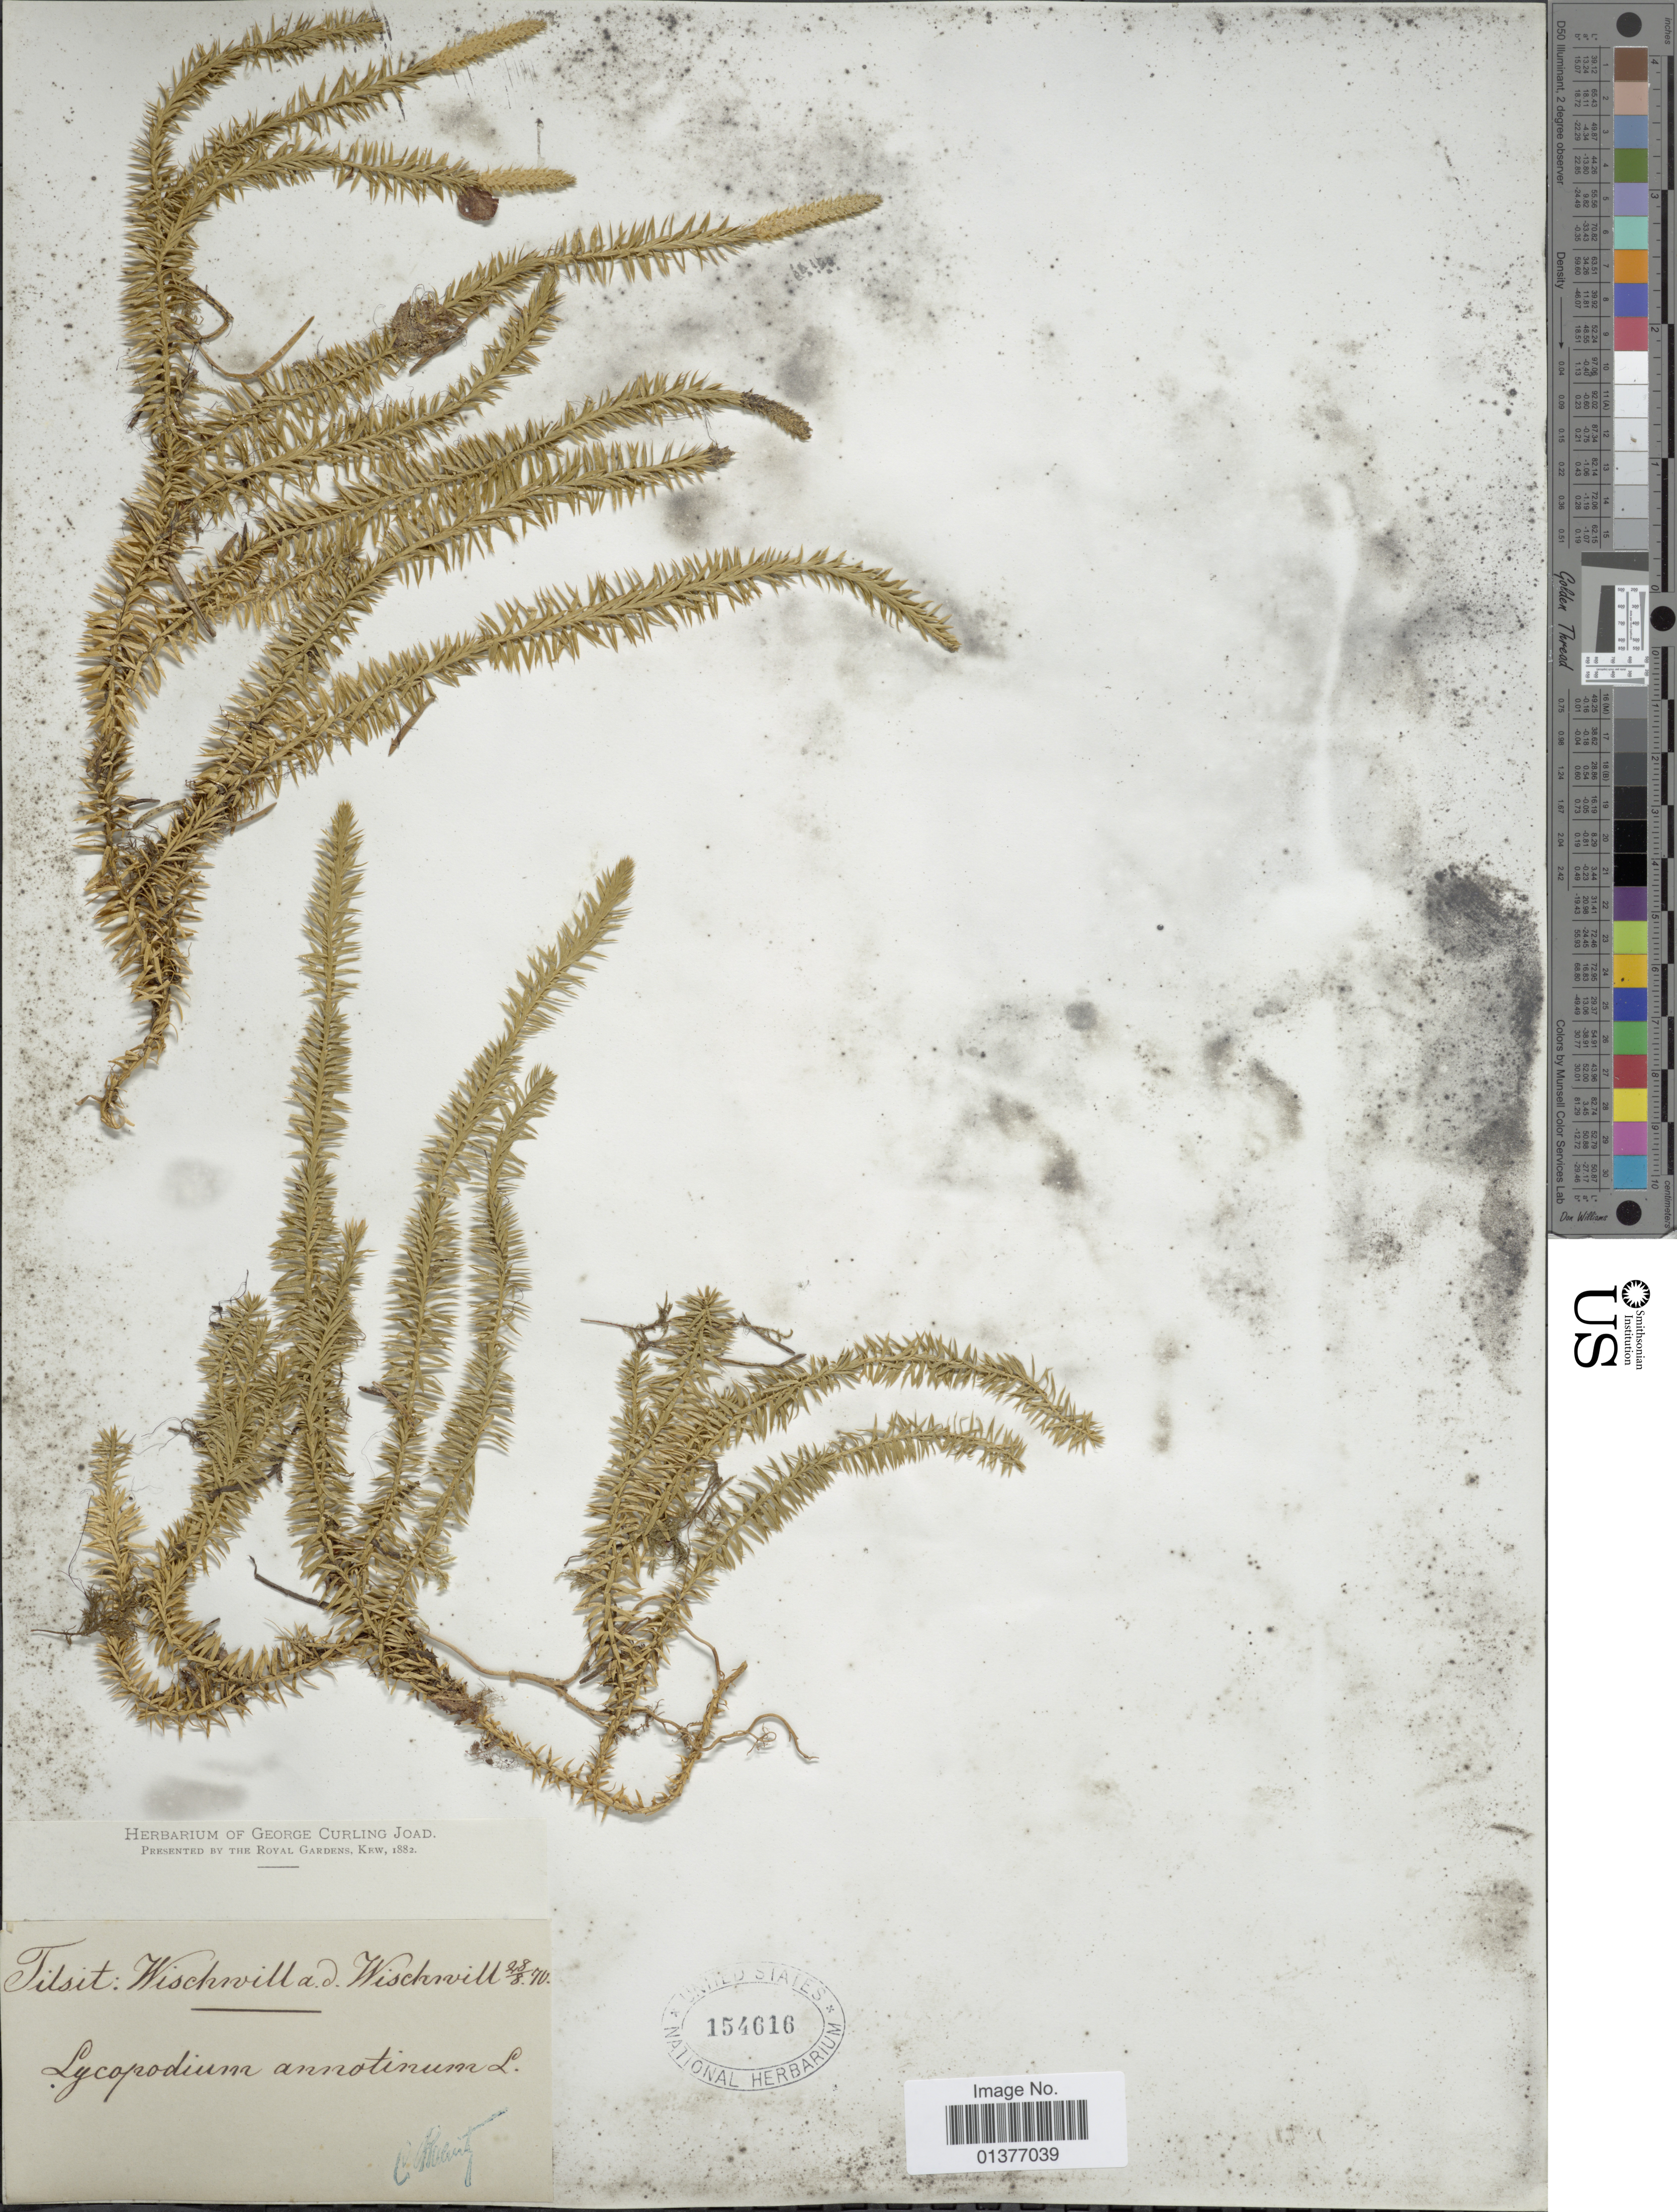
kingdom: Plantae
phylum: Tracheophyta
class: Lycopodiopsida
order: Lycopodiales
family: Lycopodiaceae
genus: Spinulum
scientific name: Spinulum annotinum subsp. annotinum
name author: (L.) A. Haines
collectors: C. G. Baenitz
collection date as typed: Transcribed d/m/y: 28/8/70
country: Lithuania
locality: Tilsit: Wischwill a.d. Wischwill.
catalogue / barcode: US 154616